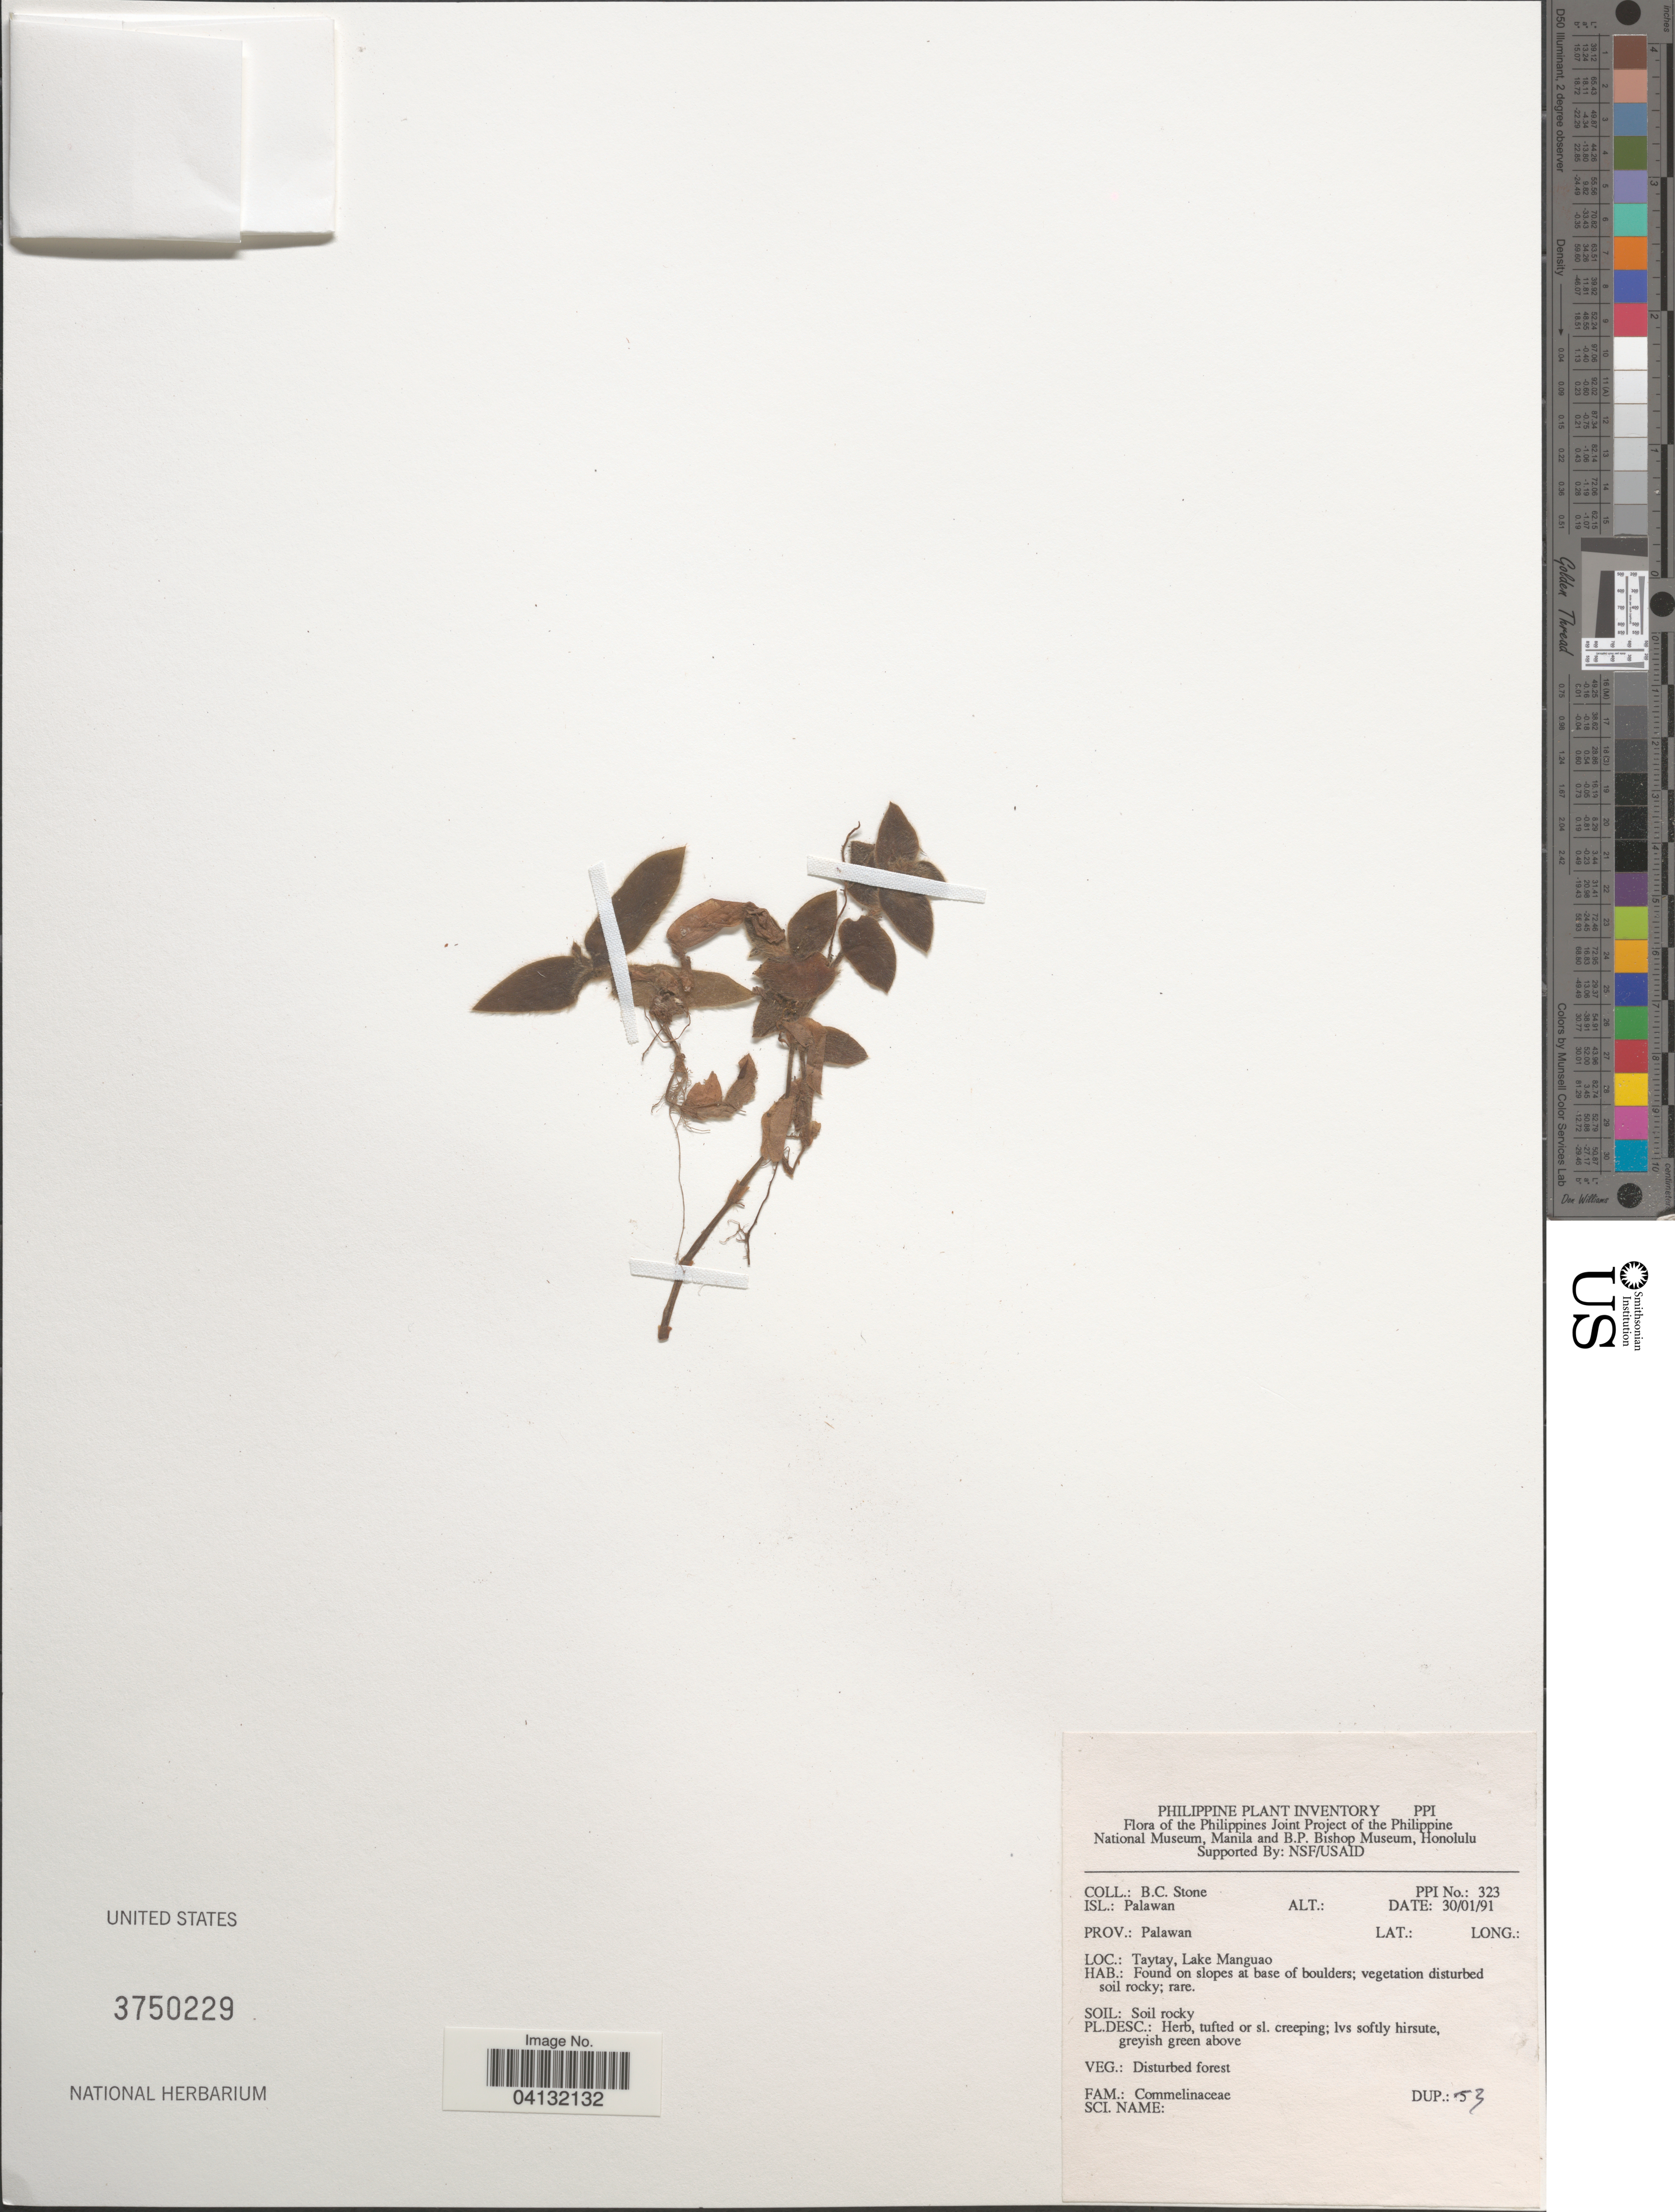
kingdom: Plantae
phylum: Tracheophyta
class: Liliopsida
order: Commelinales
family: Commelinaceae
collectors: B. C. Stone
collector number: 323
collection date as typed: Transcribed d/m/y: 30/1/91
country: Philippines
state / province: Mimaropa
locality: Isl.: Palawan. Prov.: Palawan. Taytay, Lake Manguao.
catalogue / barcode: US 3750229